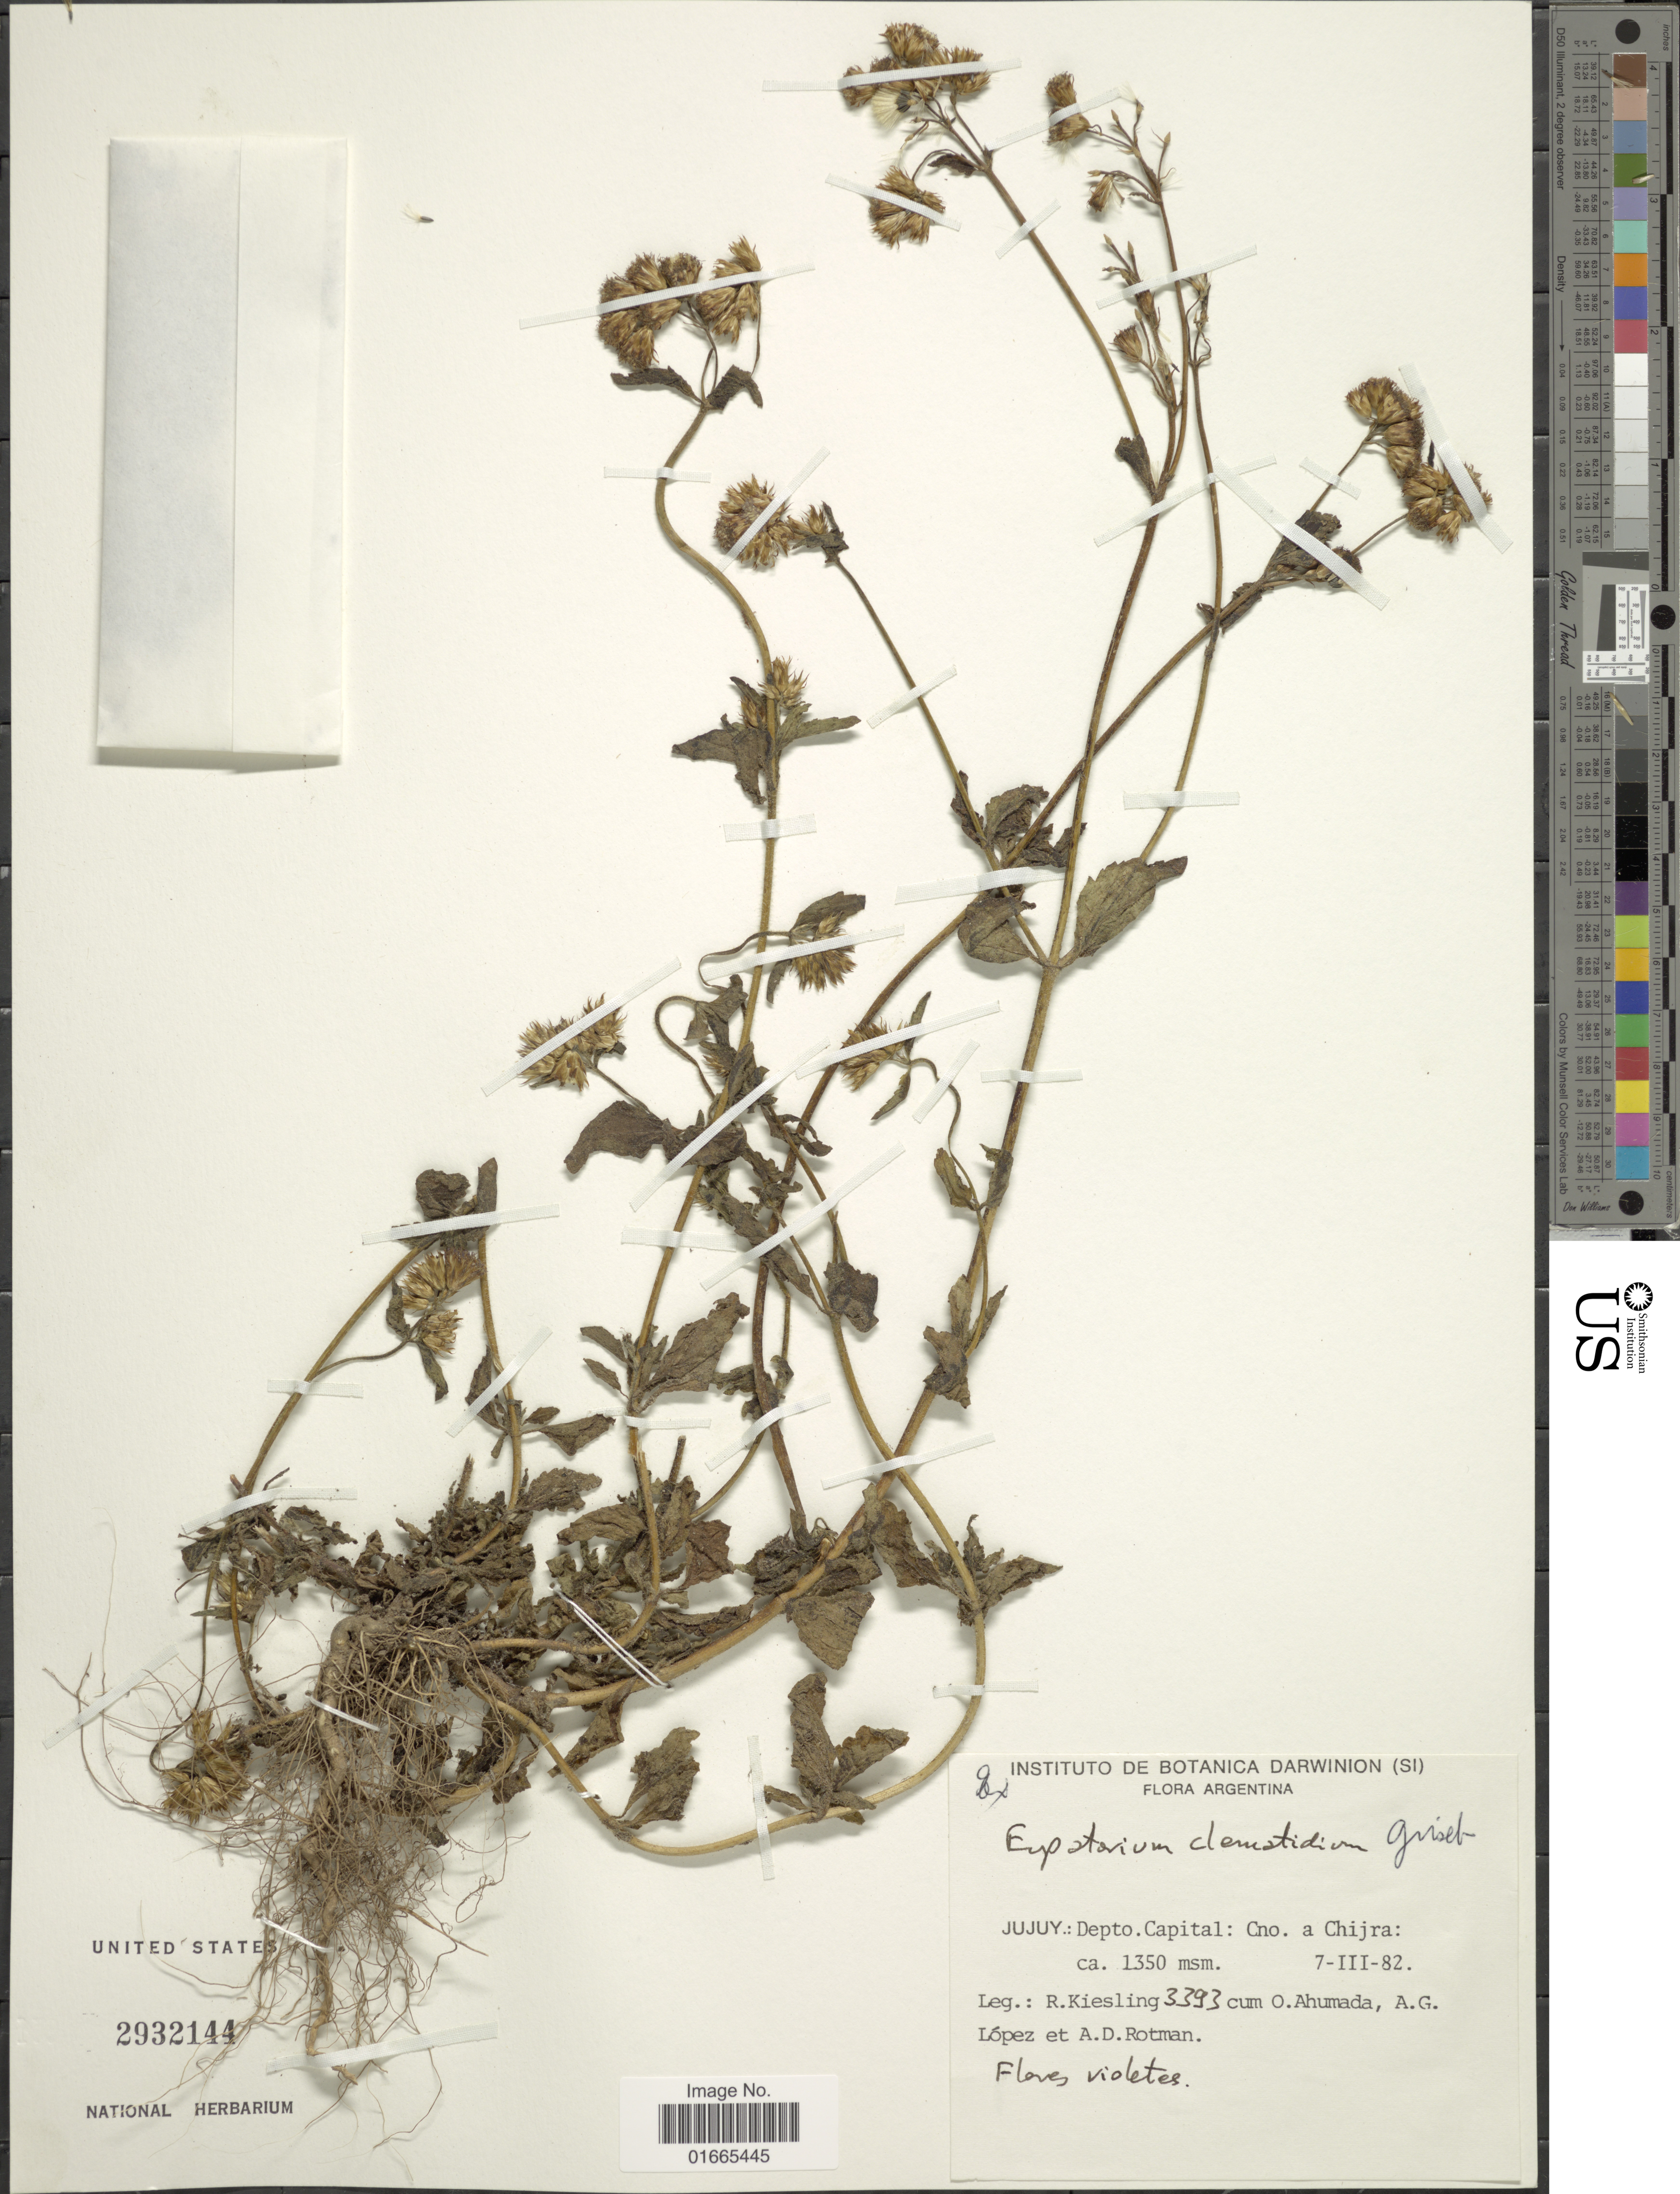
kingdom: Plantae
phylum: Tracheophyta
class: Magnoliopsida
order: Asterales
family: Asteraceae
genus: Praxelis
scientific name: Praxelis clematidea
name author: (Griseb.) R.M. King & H. Rob.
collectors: R. Kiesling, O. Ahumada, A. G. Lopez & A. D. Rotman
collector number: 3393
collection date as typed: Transcribed d/m/y: 7/3/82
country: Argentina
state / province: Jujuy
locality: Depto. Capital: Cno. a Chijara.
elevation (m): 1350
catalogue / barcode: US 2932144